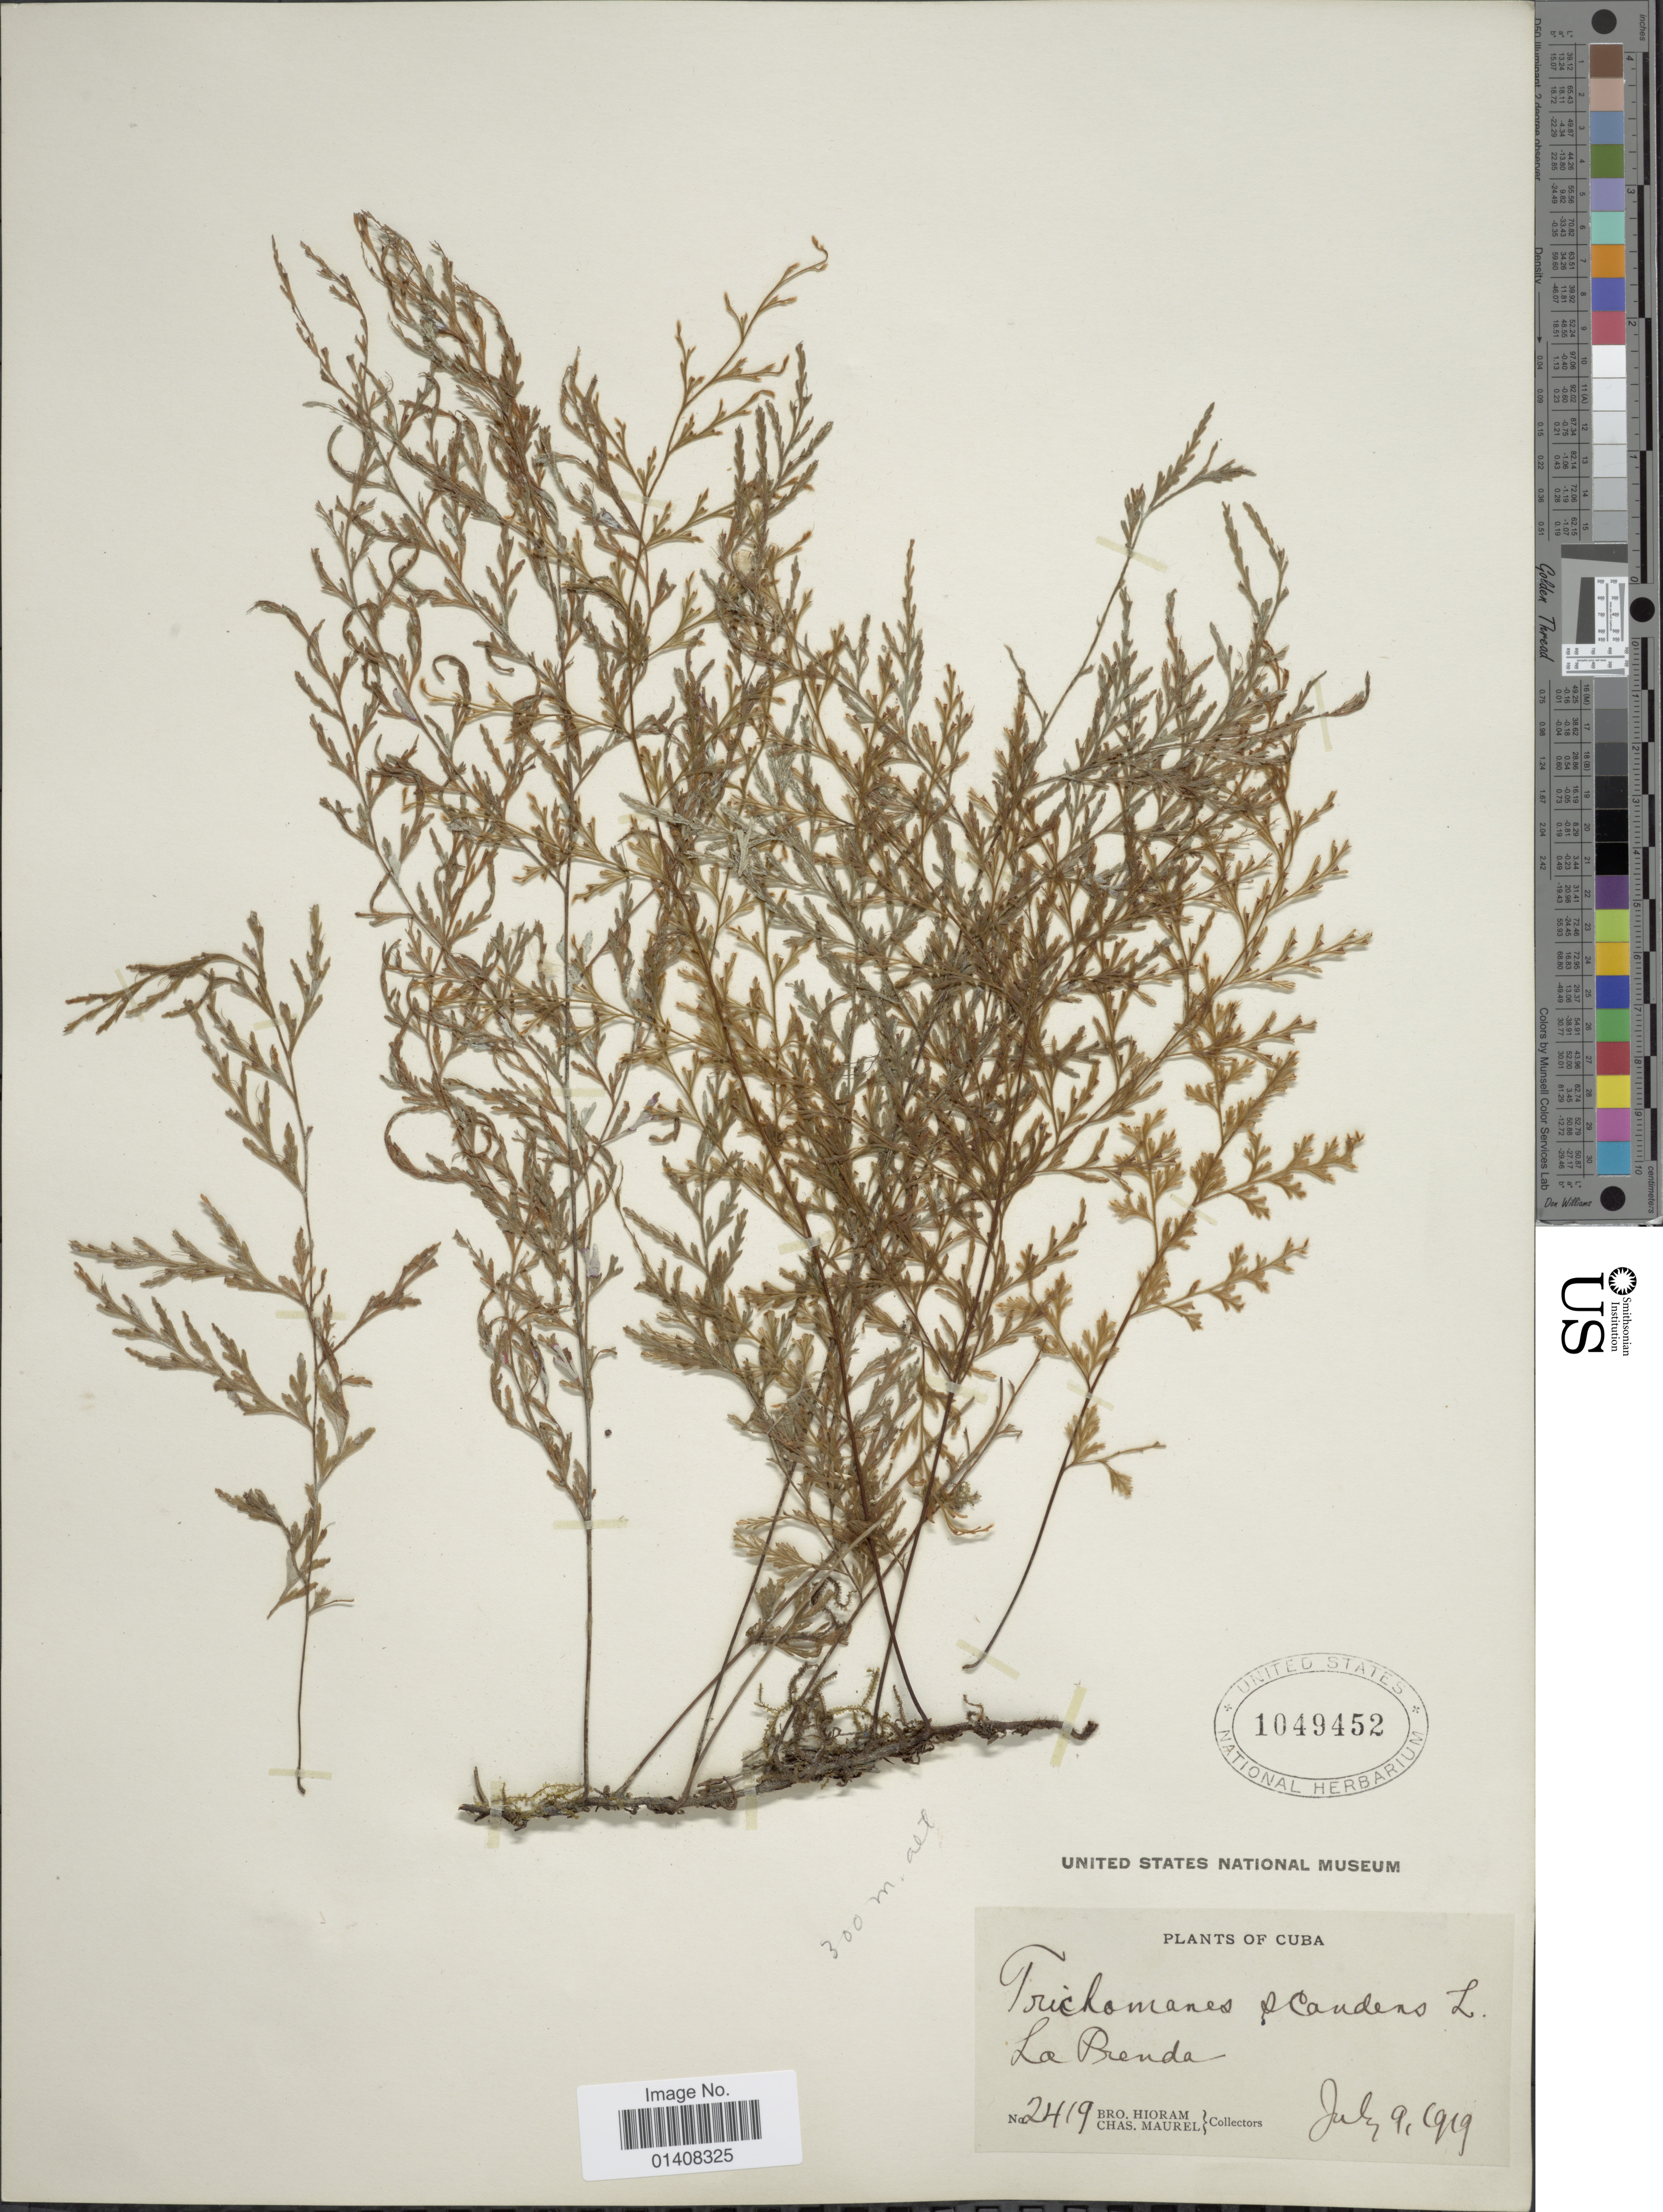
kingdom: Plantae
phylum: Tracheophyta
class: Polypodiopsida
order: Hymenophyllales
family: Hymenophyllaceae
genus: Trichomanes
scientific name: Trichomanes scandens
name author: L.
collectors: Bro. Hioram & C. Maurel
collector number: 2419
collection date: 1919-07-09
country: Cuba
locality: La Prenda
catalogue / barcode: US 1049452